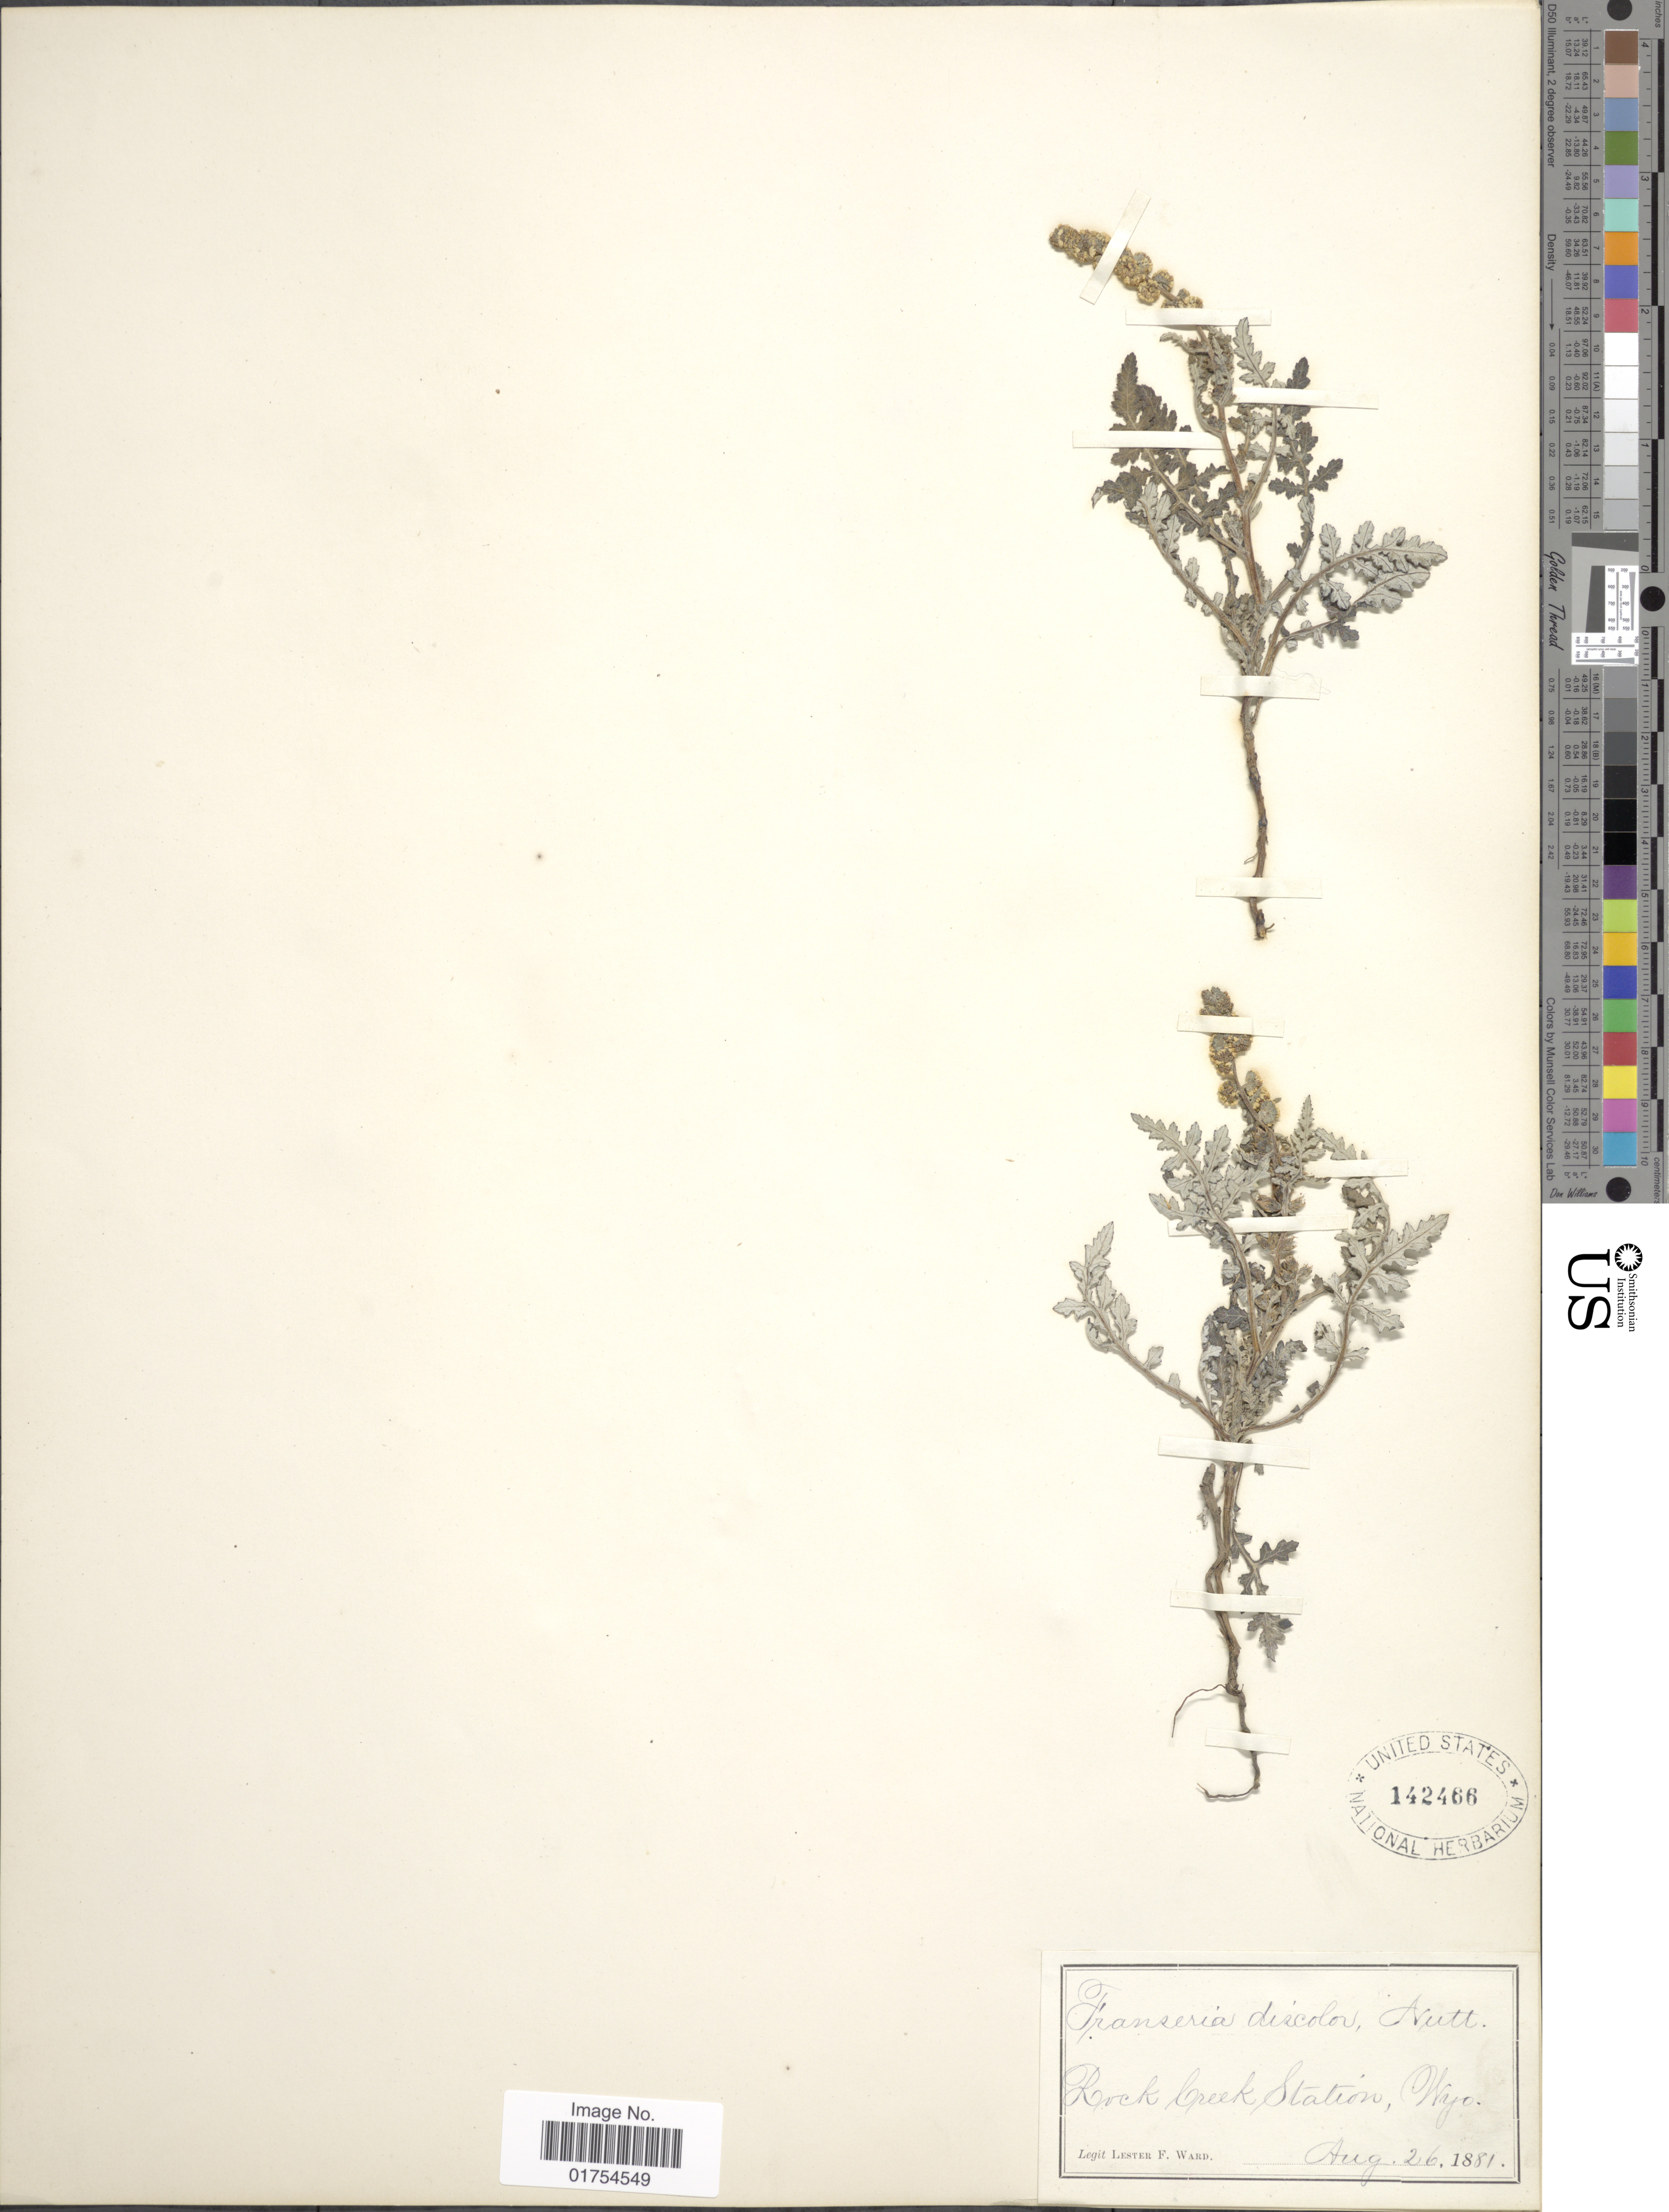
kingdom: Plantae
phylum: Tracheophyta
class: Magnoliopsida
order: Asterales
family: Asteraceae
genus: Franseria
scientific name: Franseria discolor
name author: Nutt.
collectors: L. F. Ward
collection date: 1881-08-26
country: United States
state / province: Wyoming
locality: Rock Creek Station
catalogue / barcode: US 142466